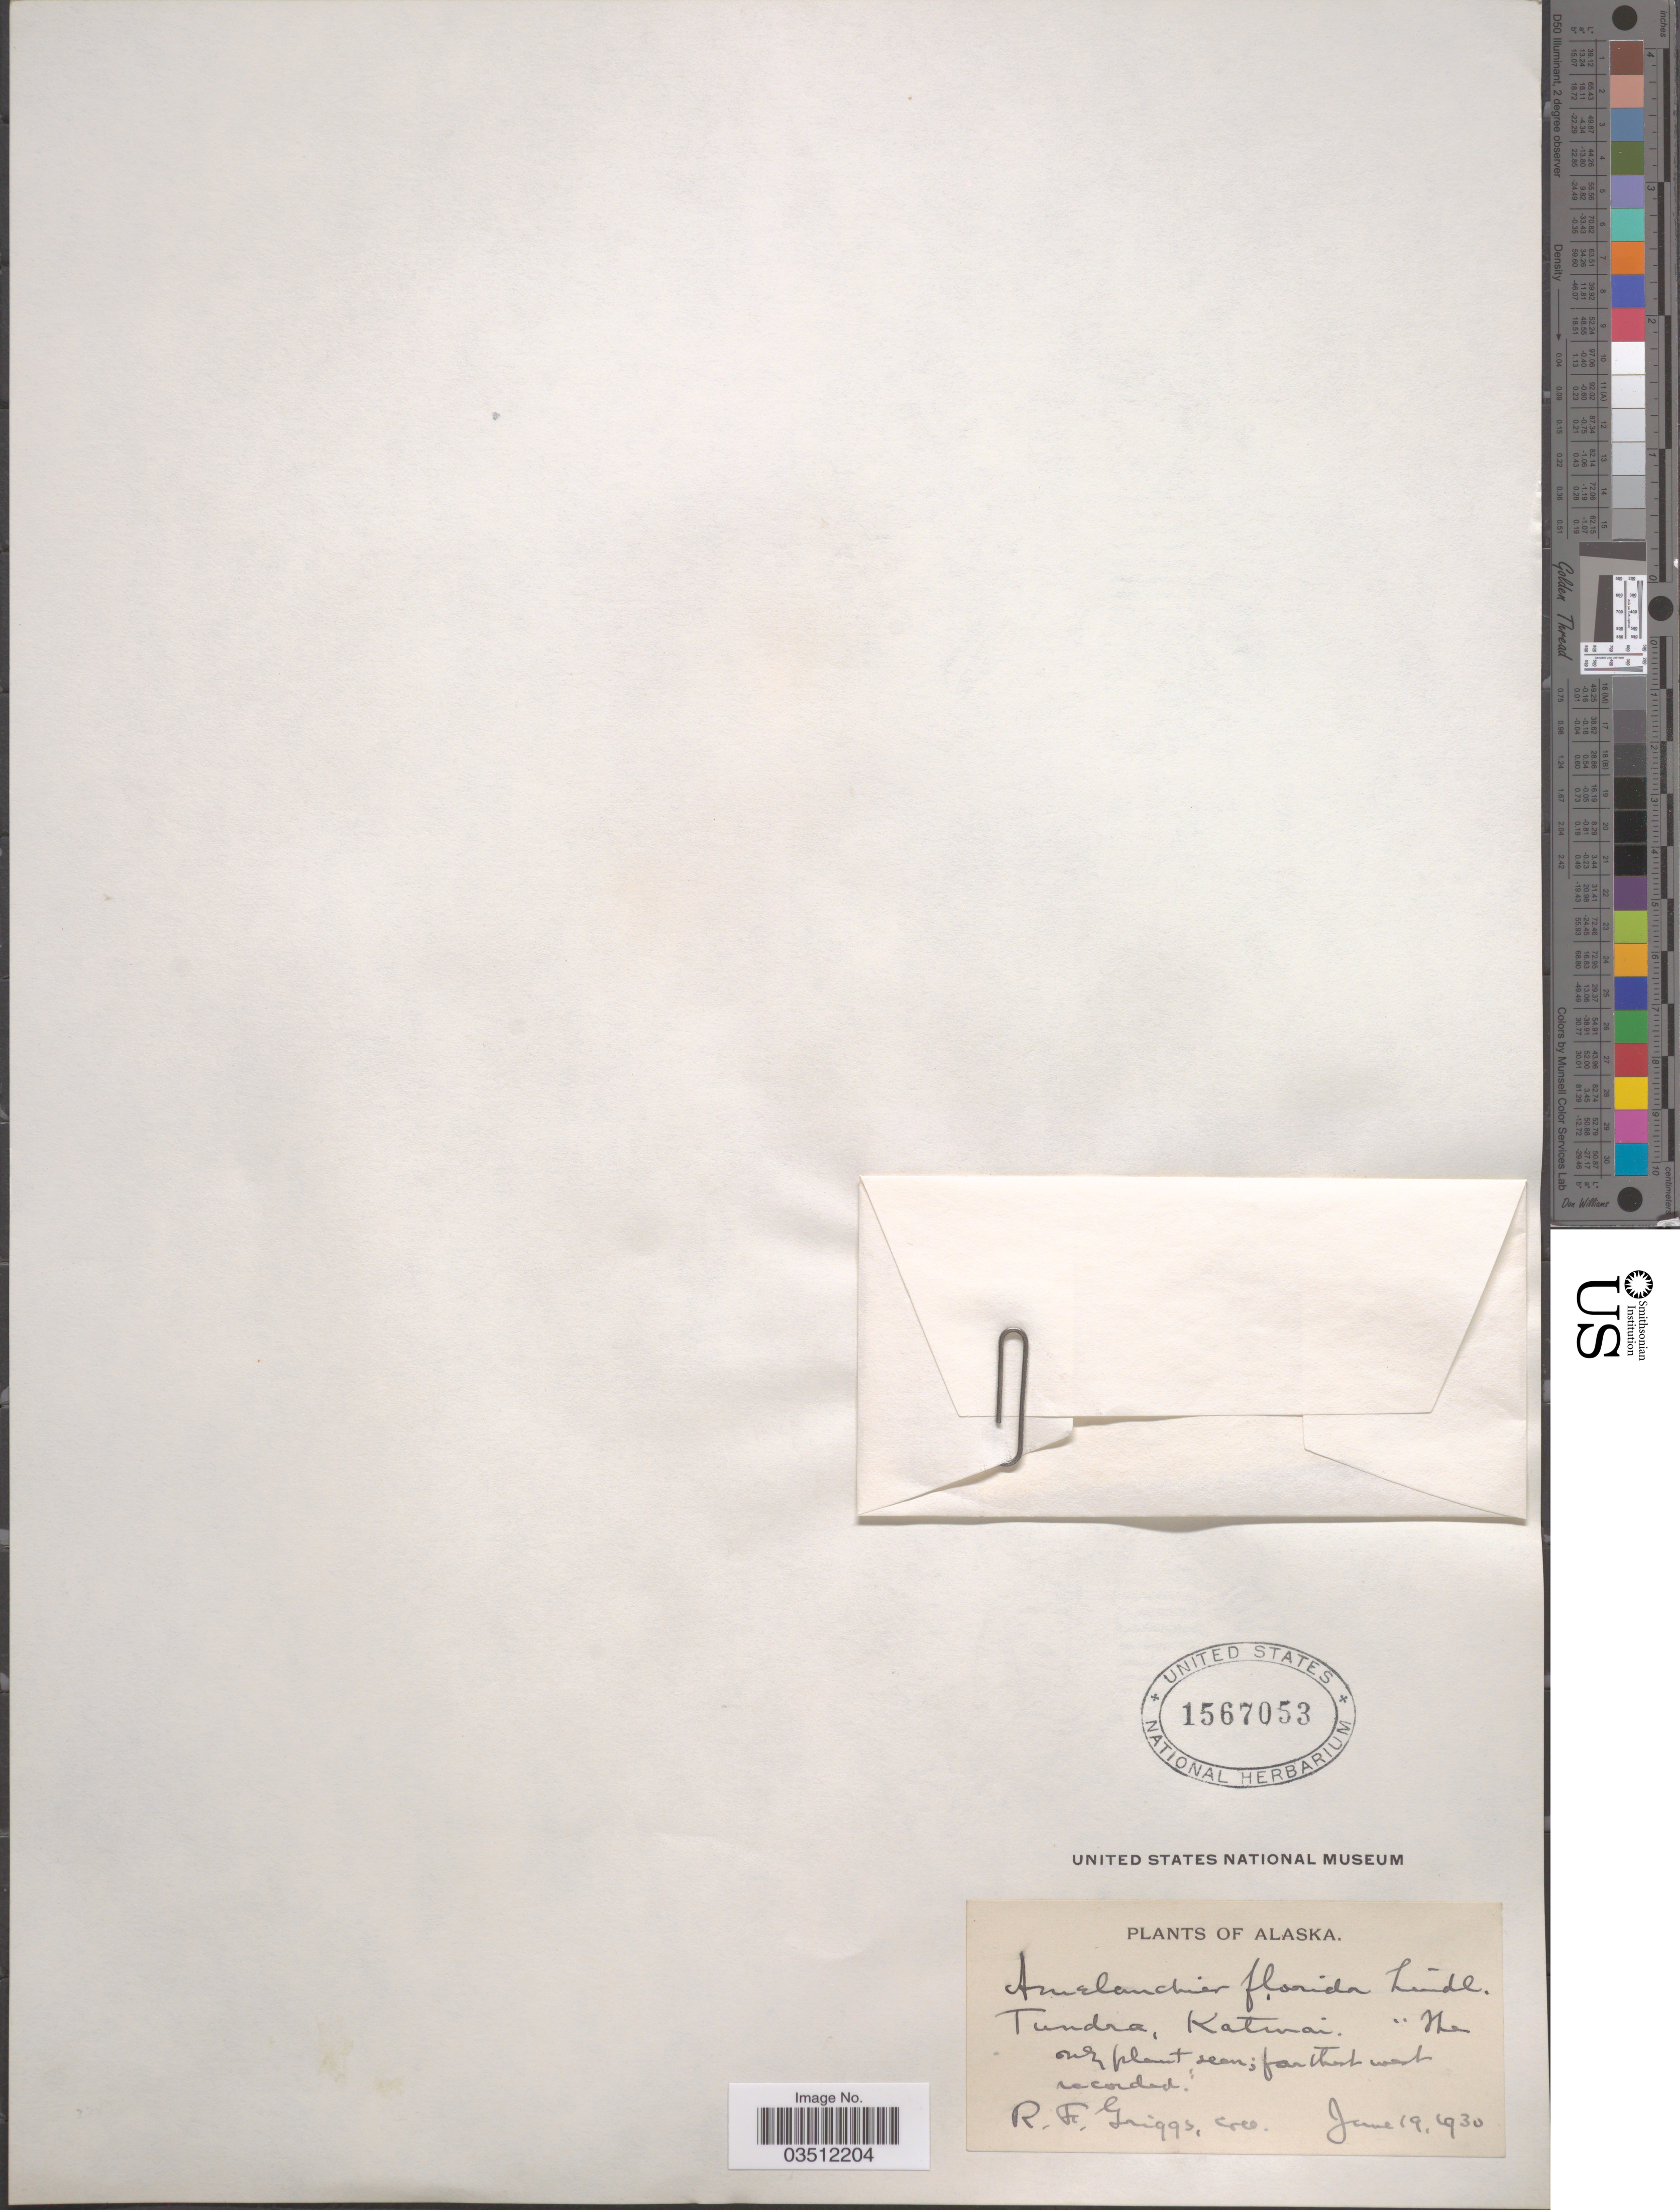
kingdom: Plantae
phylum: Tracheophyta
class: Magnoliopsida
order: Rosales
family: Rosaceae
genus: Amelanchier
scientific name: Amelanchier florida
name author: Lindl.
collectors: R. F. Griggs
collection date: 1930-06-19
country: United States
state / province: Alaska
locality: Tundra, Katmai.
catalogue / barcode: US 1567053